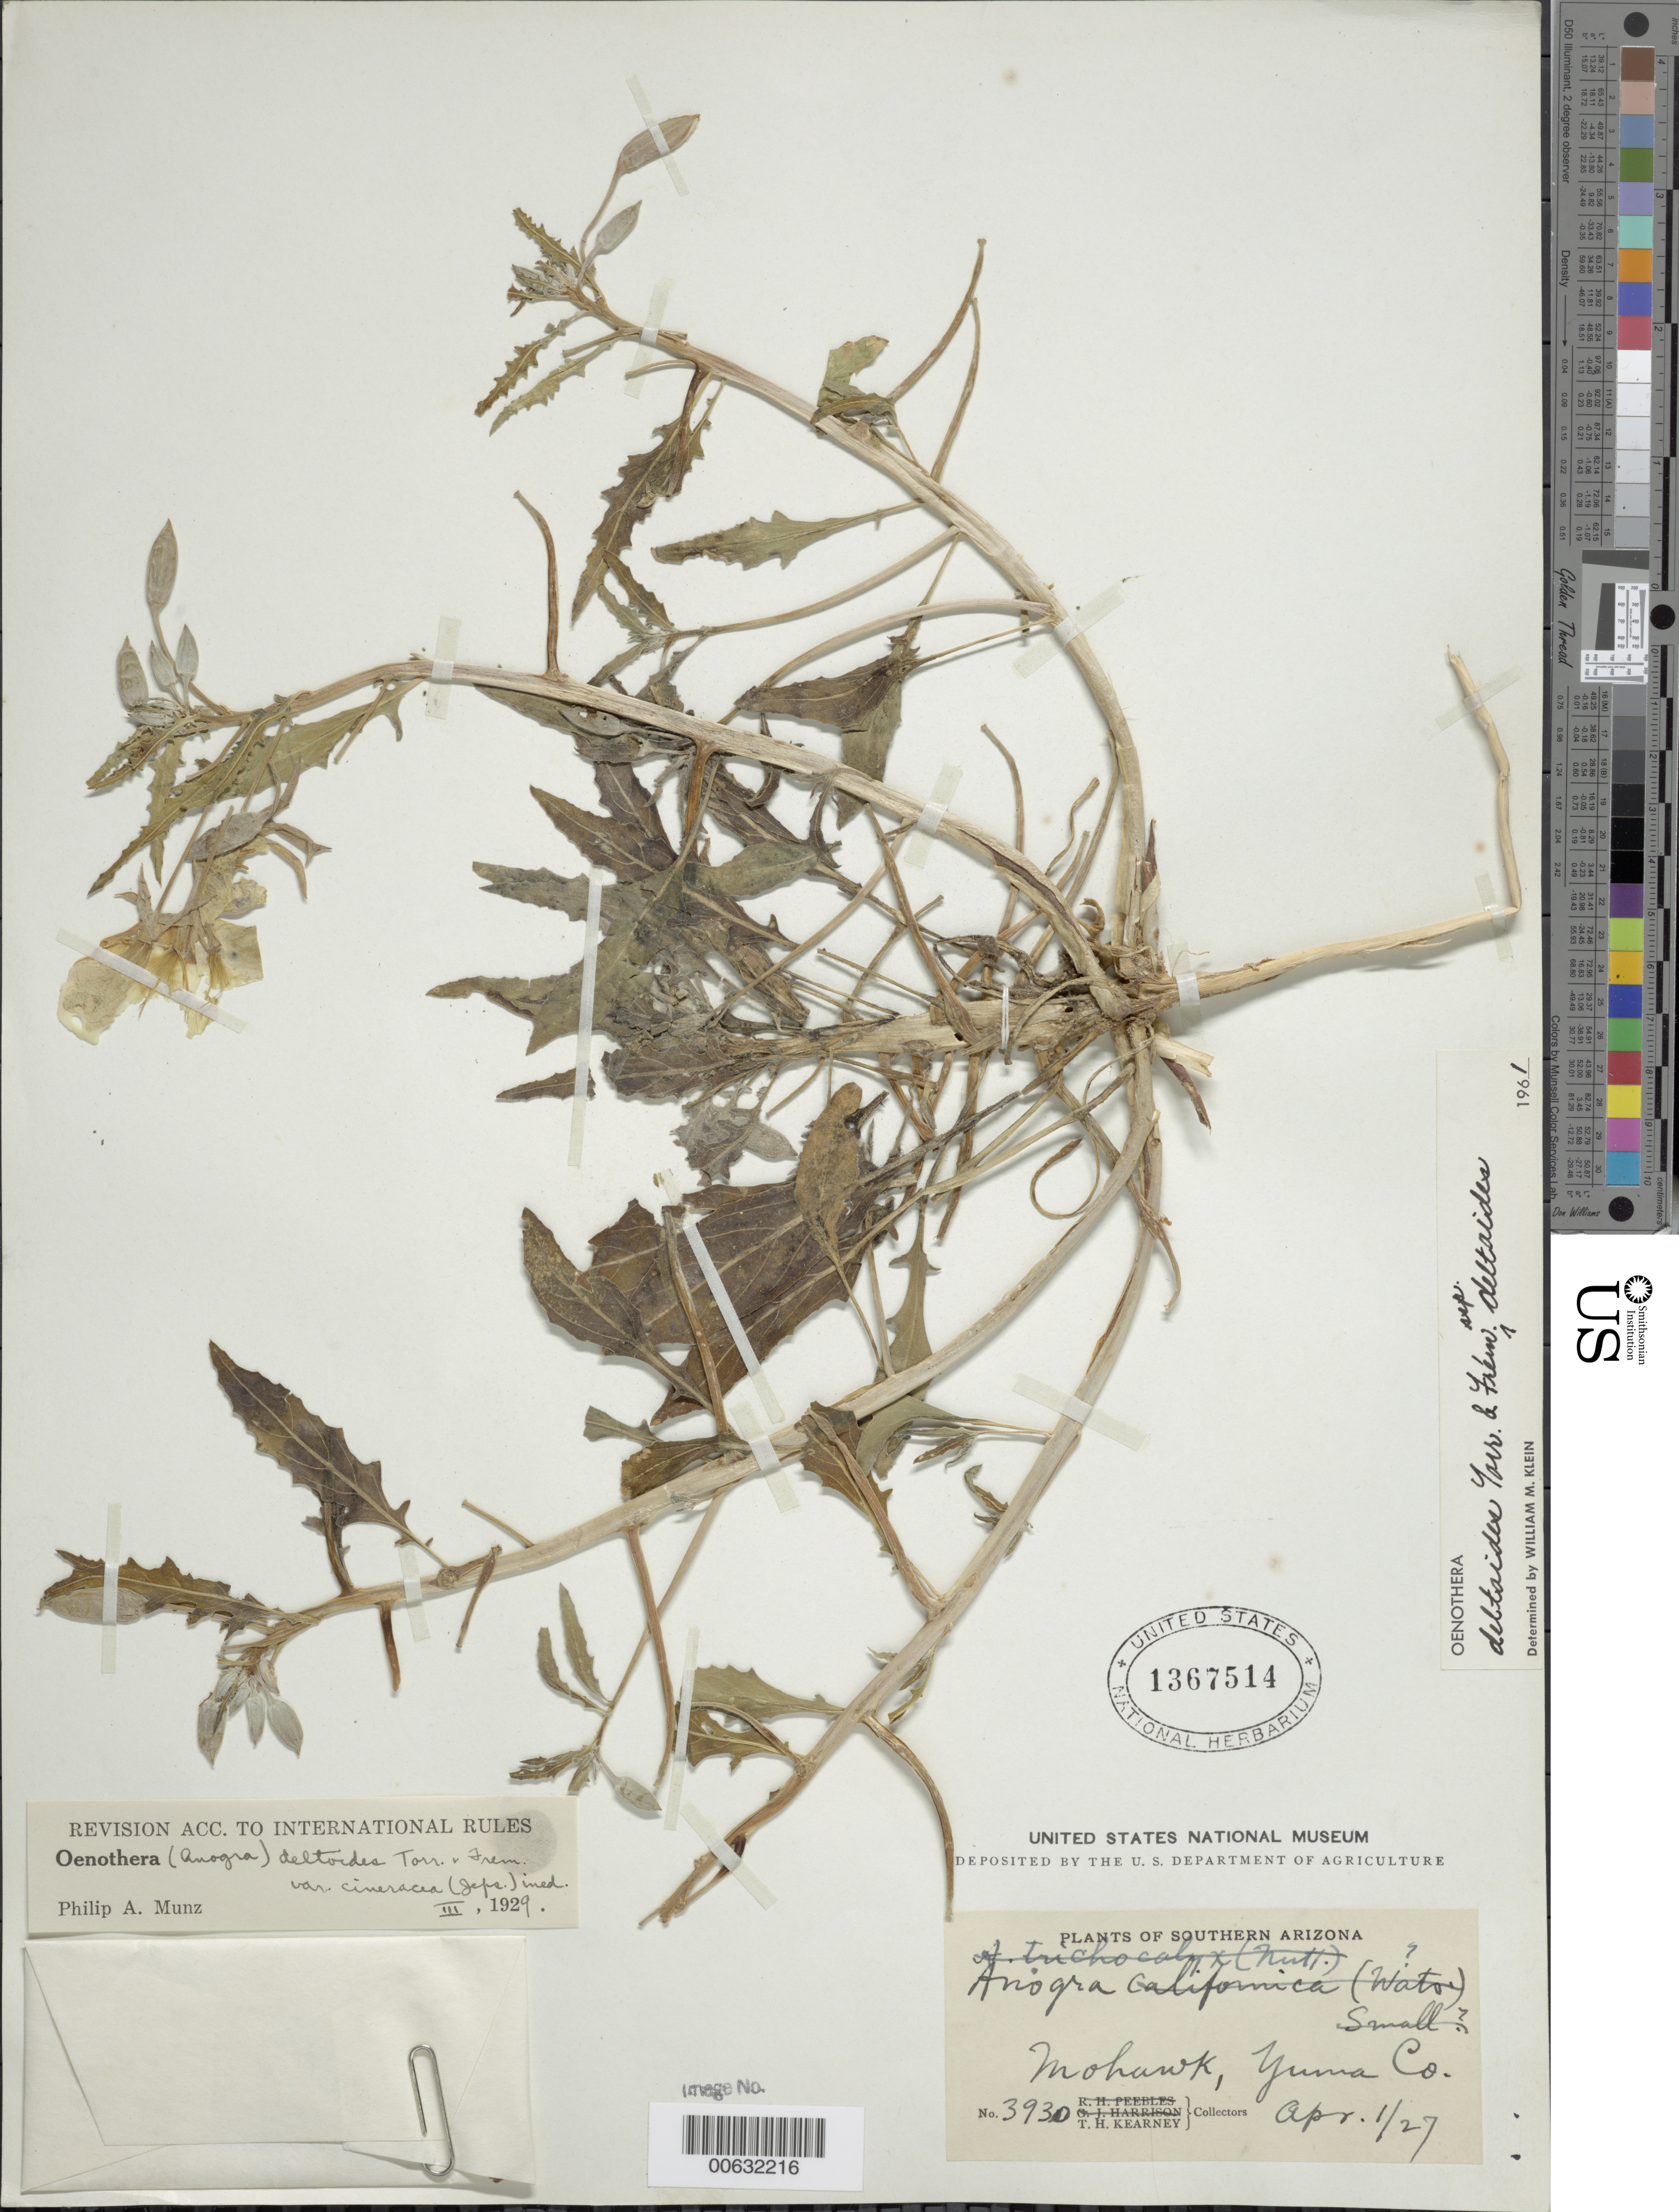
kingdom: Plantae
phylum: Tracheophyta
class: Magnoliopsida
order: Myrtales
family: Onagraceae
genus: Oenothera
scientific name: Oenothera deltoides subsp. deltoides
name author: Torr. & Frém.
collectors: T. H. Kearney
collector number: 3930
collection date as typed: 01 Apr 1927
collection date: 1927-04-01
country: United States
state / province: Arizona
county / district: Yuma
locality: Mohawk.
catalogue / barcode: US 1367514